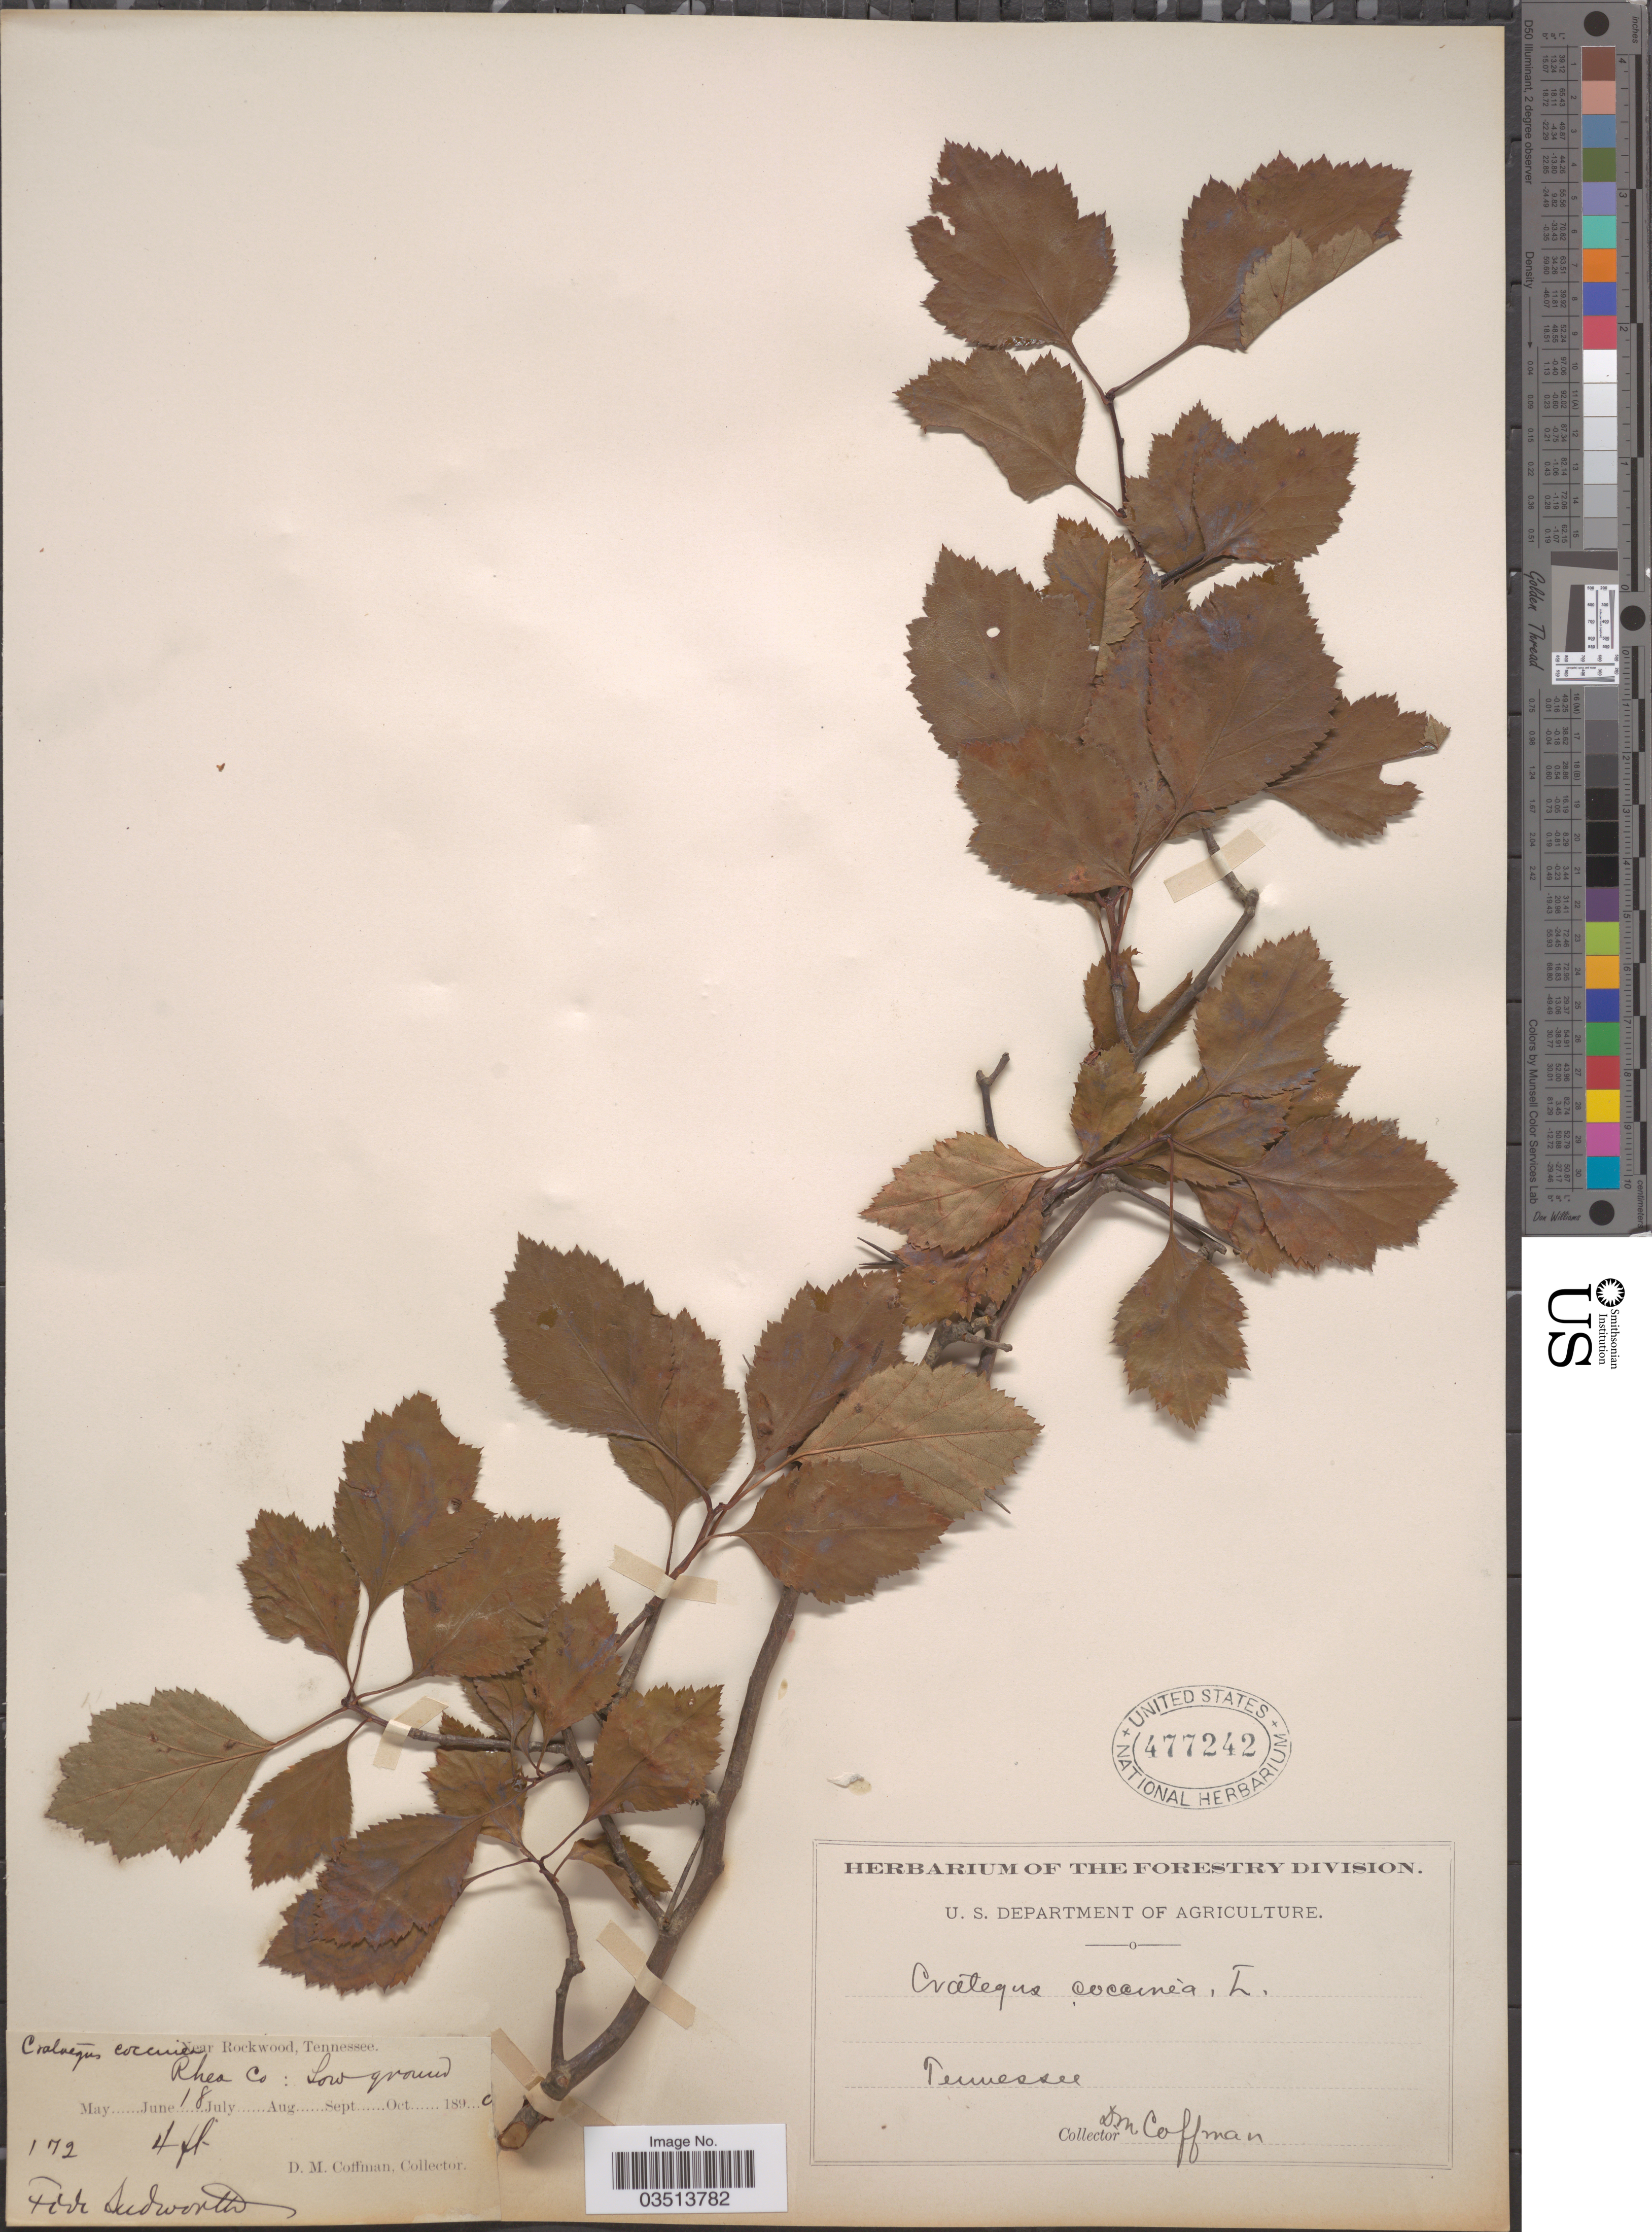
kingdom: Plantae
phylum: Tracheophyta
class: Magnoliopsida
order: Rosales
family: Rosaceae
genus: Crataegus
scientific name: Crataegus coccinea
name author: Ashe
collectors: D. M. Coffman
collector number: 172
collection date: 1890-06-18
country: United States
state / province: Tennessee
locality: Near Rockwood, Rhea Co: Low ground.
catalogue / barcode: US 477242